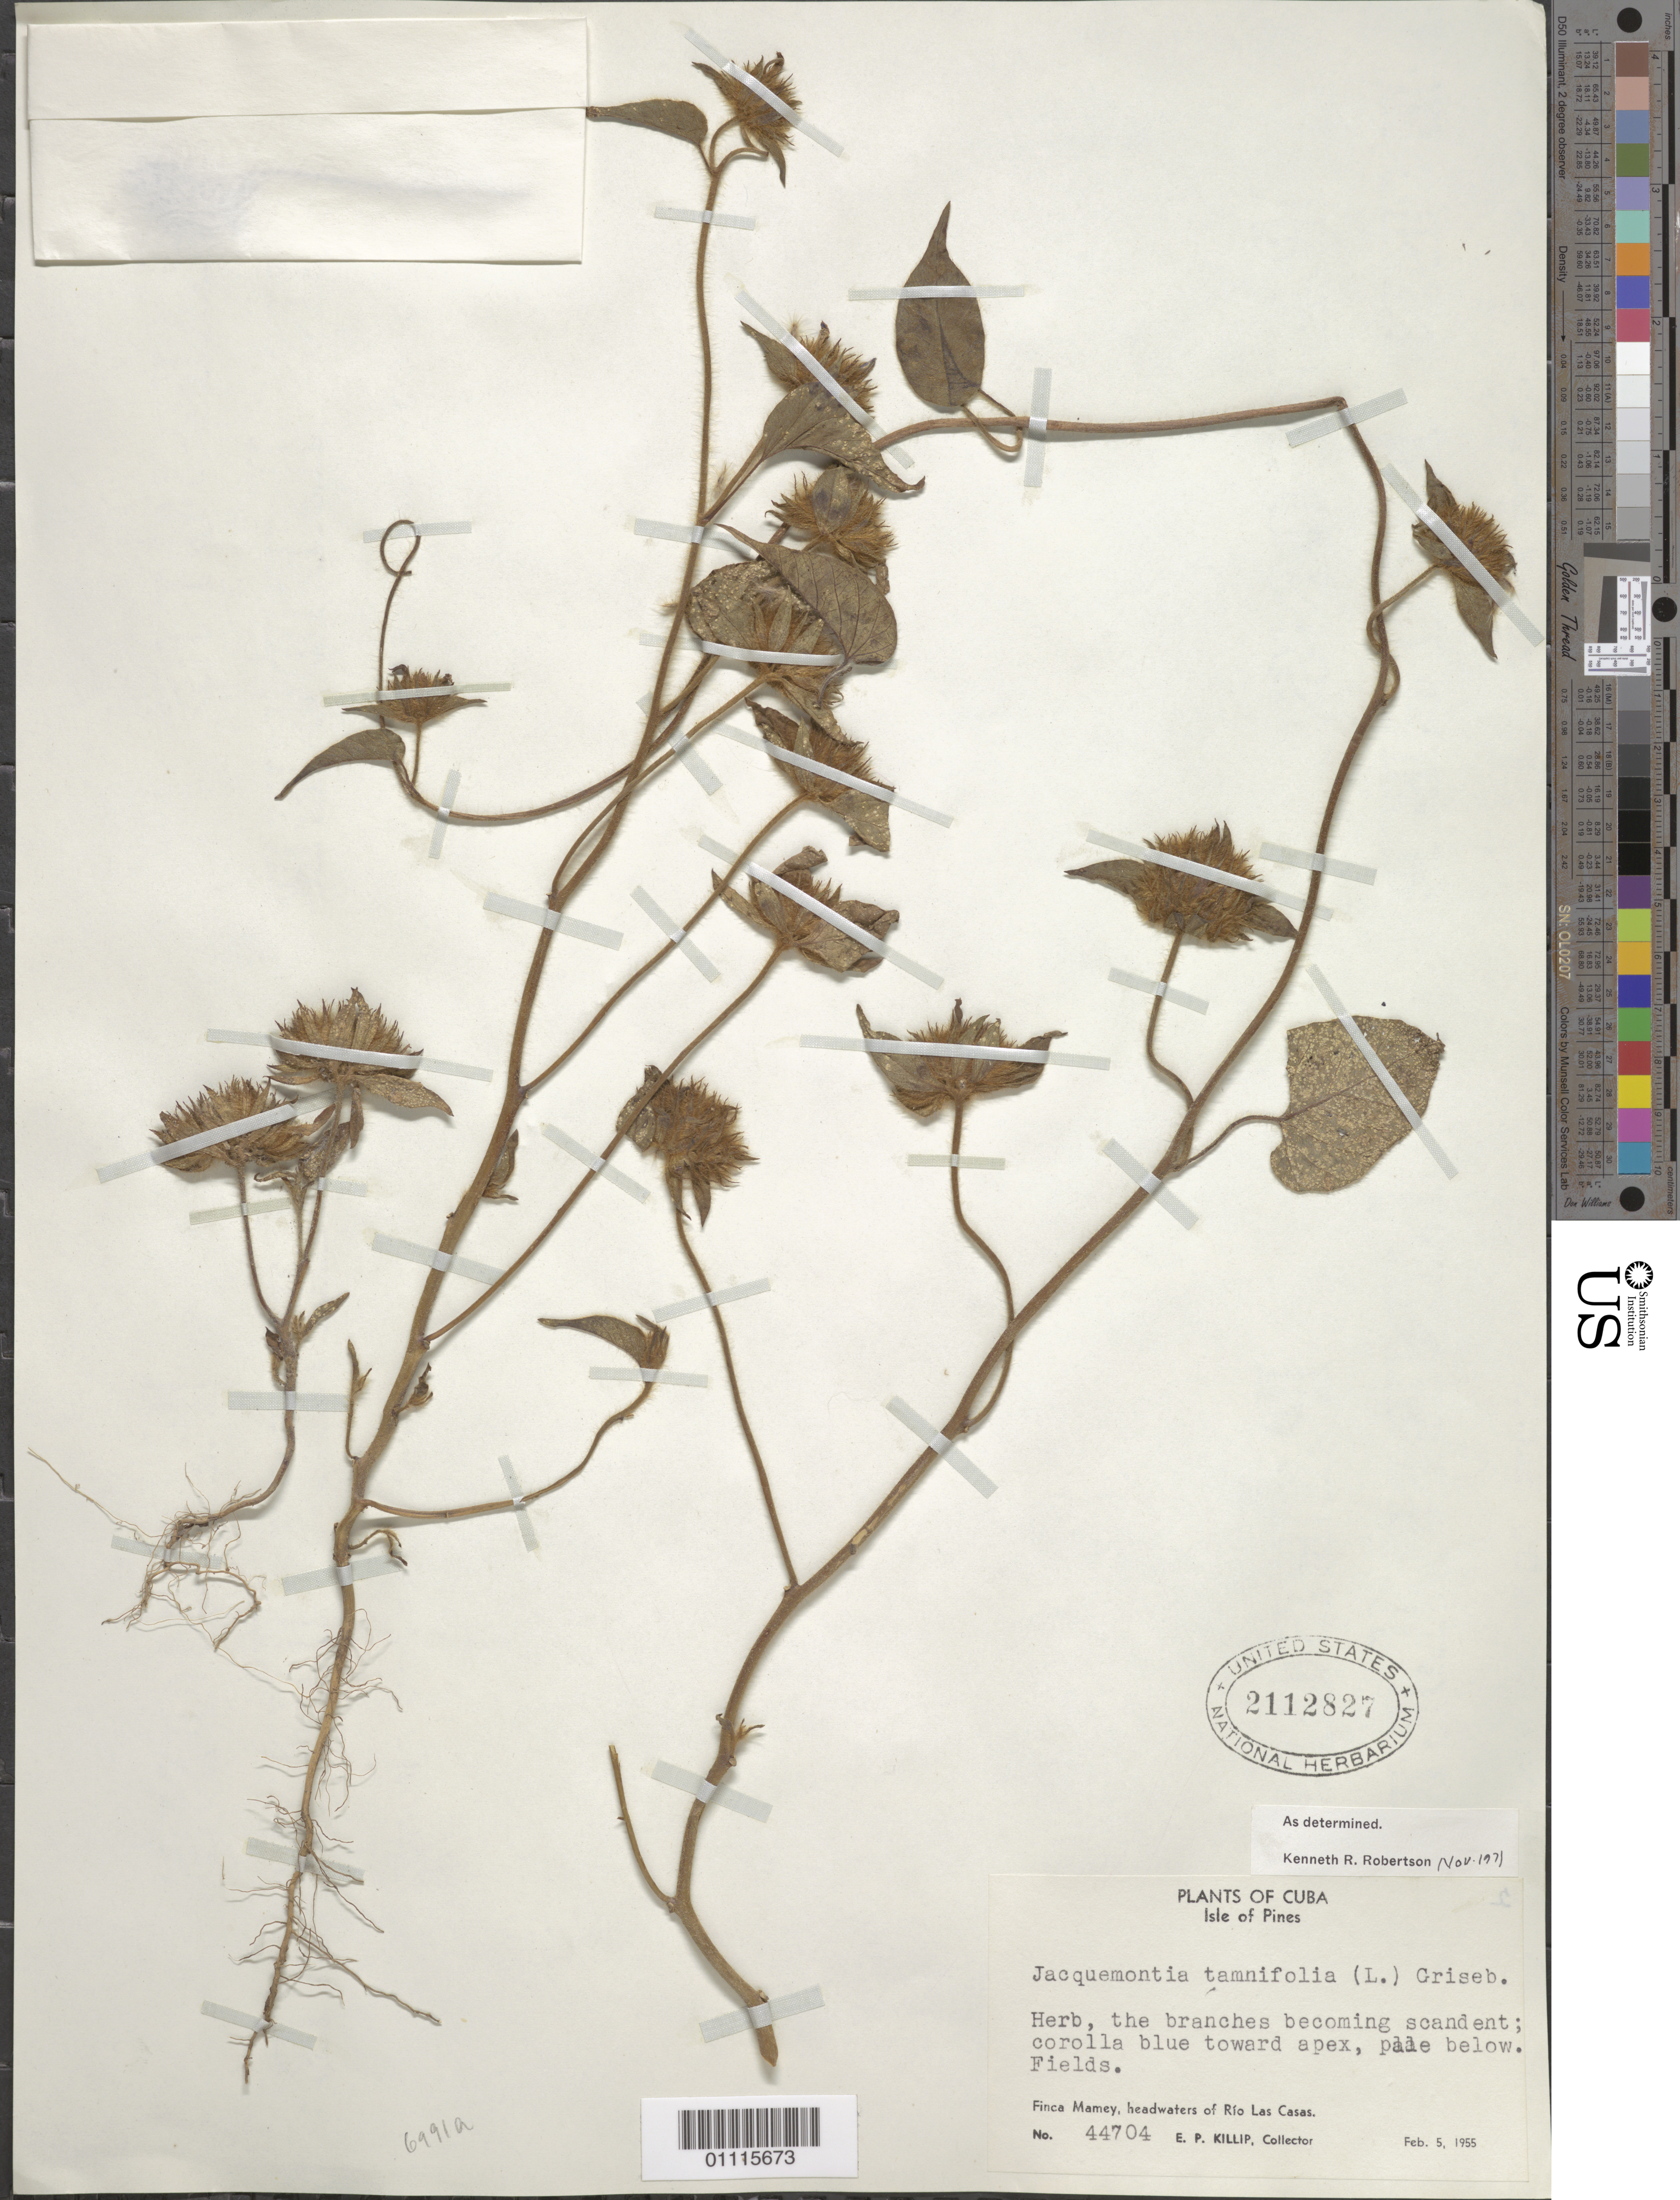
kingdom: Plantae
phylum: Tracheophyta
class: Magnoliopsida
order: Solanales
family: Convolvulaceae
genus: Jacquemontia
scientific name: Jacquemontia tamnifolia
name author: (L.) Griseb.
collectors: E. P. Killip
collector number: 44704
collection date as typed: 05 Feb 1955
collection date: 1955-02-05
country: Cuba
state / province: Isla de La Juventud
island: Isla de la Juventud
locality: Isle of Pines, Finca Mamey, headwaters of Rio Las Casas Fields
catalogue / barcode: US 2112827